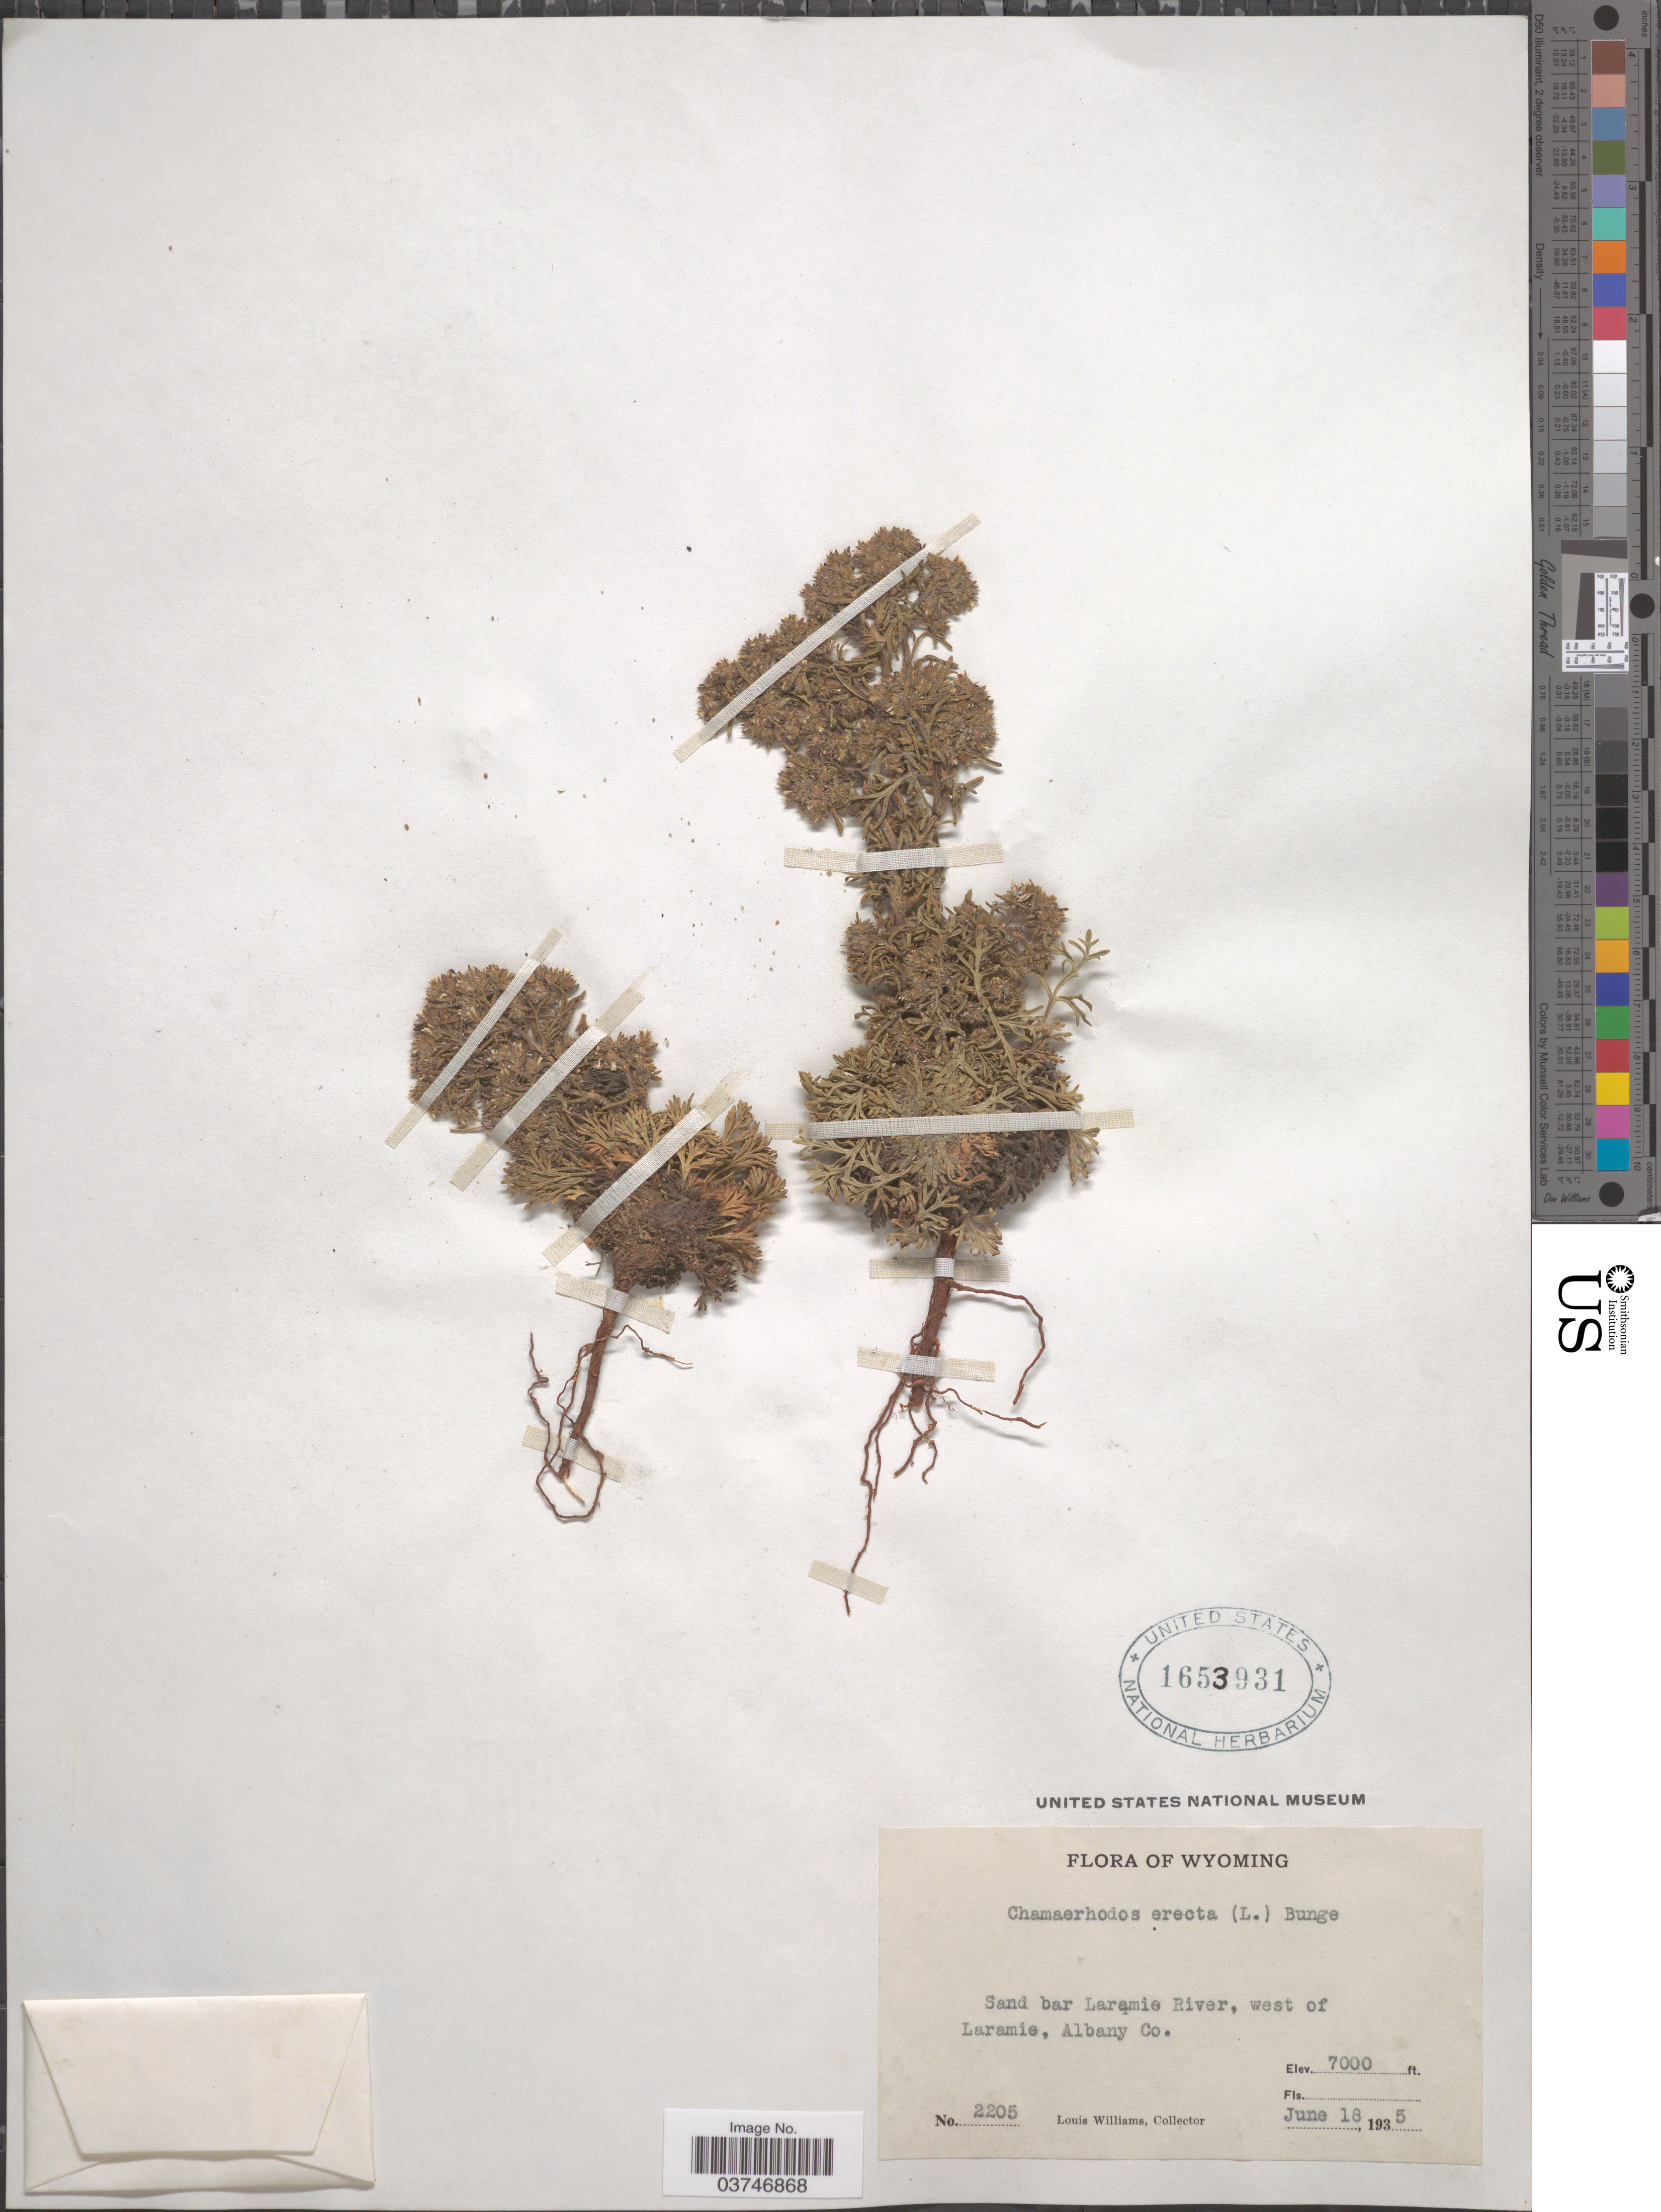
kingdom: Plantae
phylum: Tracheophyta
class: Magnoliopsida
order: Rosales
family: Rosaceae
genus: Chamaerhodos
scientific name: Chamaerhodos erecta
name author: (L.) Bunge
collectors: L. G. Williams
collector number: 2205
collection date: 1935-06-18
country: United States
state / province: Wyoming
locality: Sand bar Laramie River, west of laramy, Albany Co.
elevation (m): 2134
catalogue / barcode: US 1653931